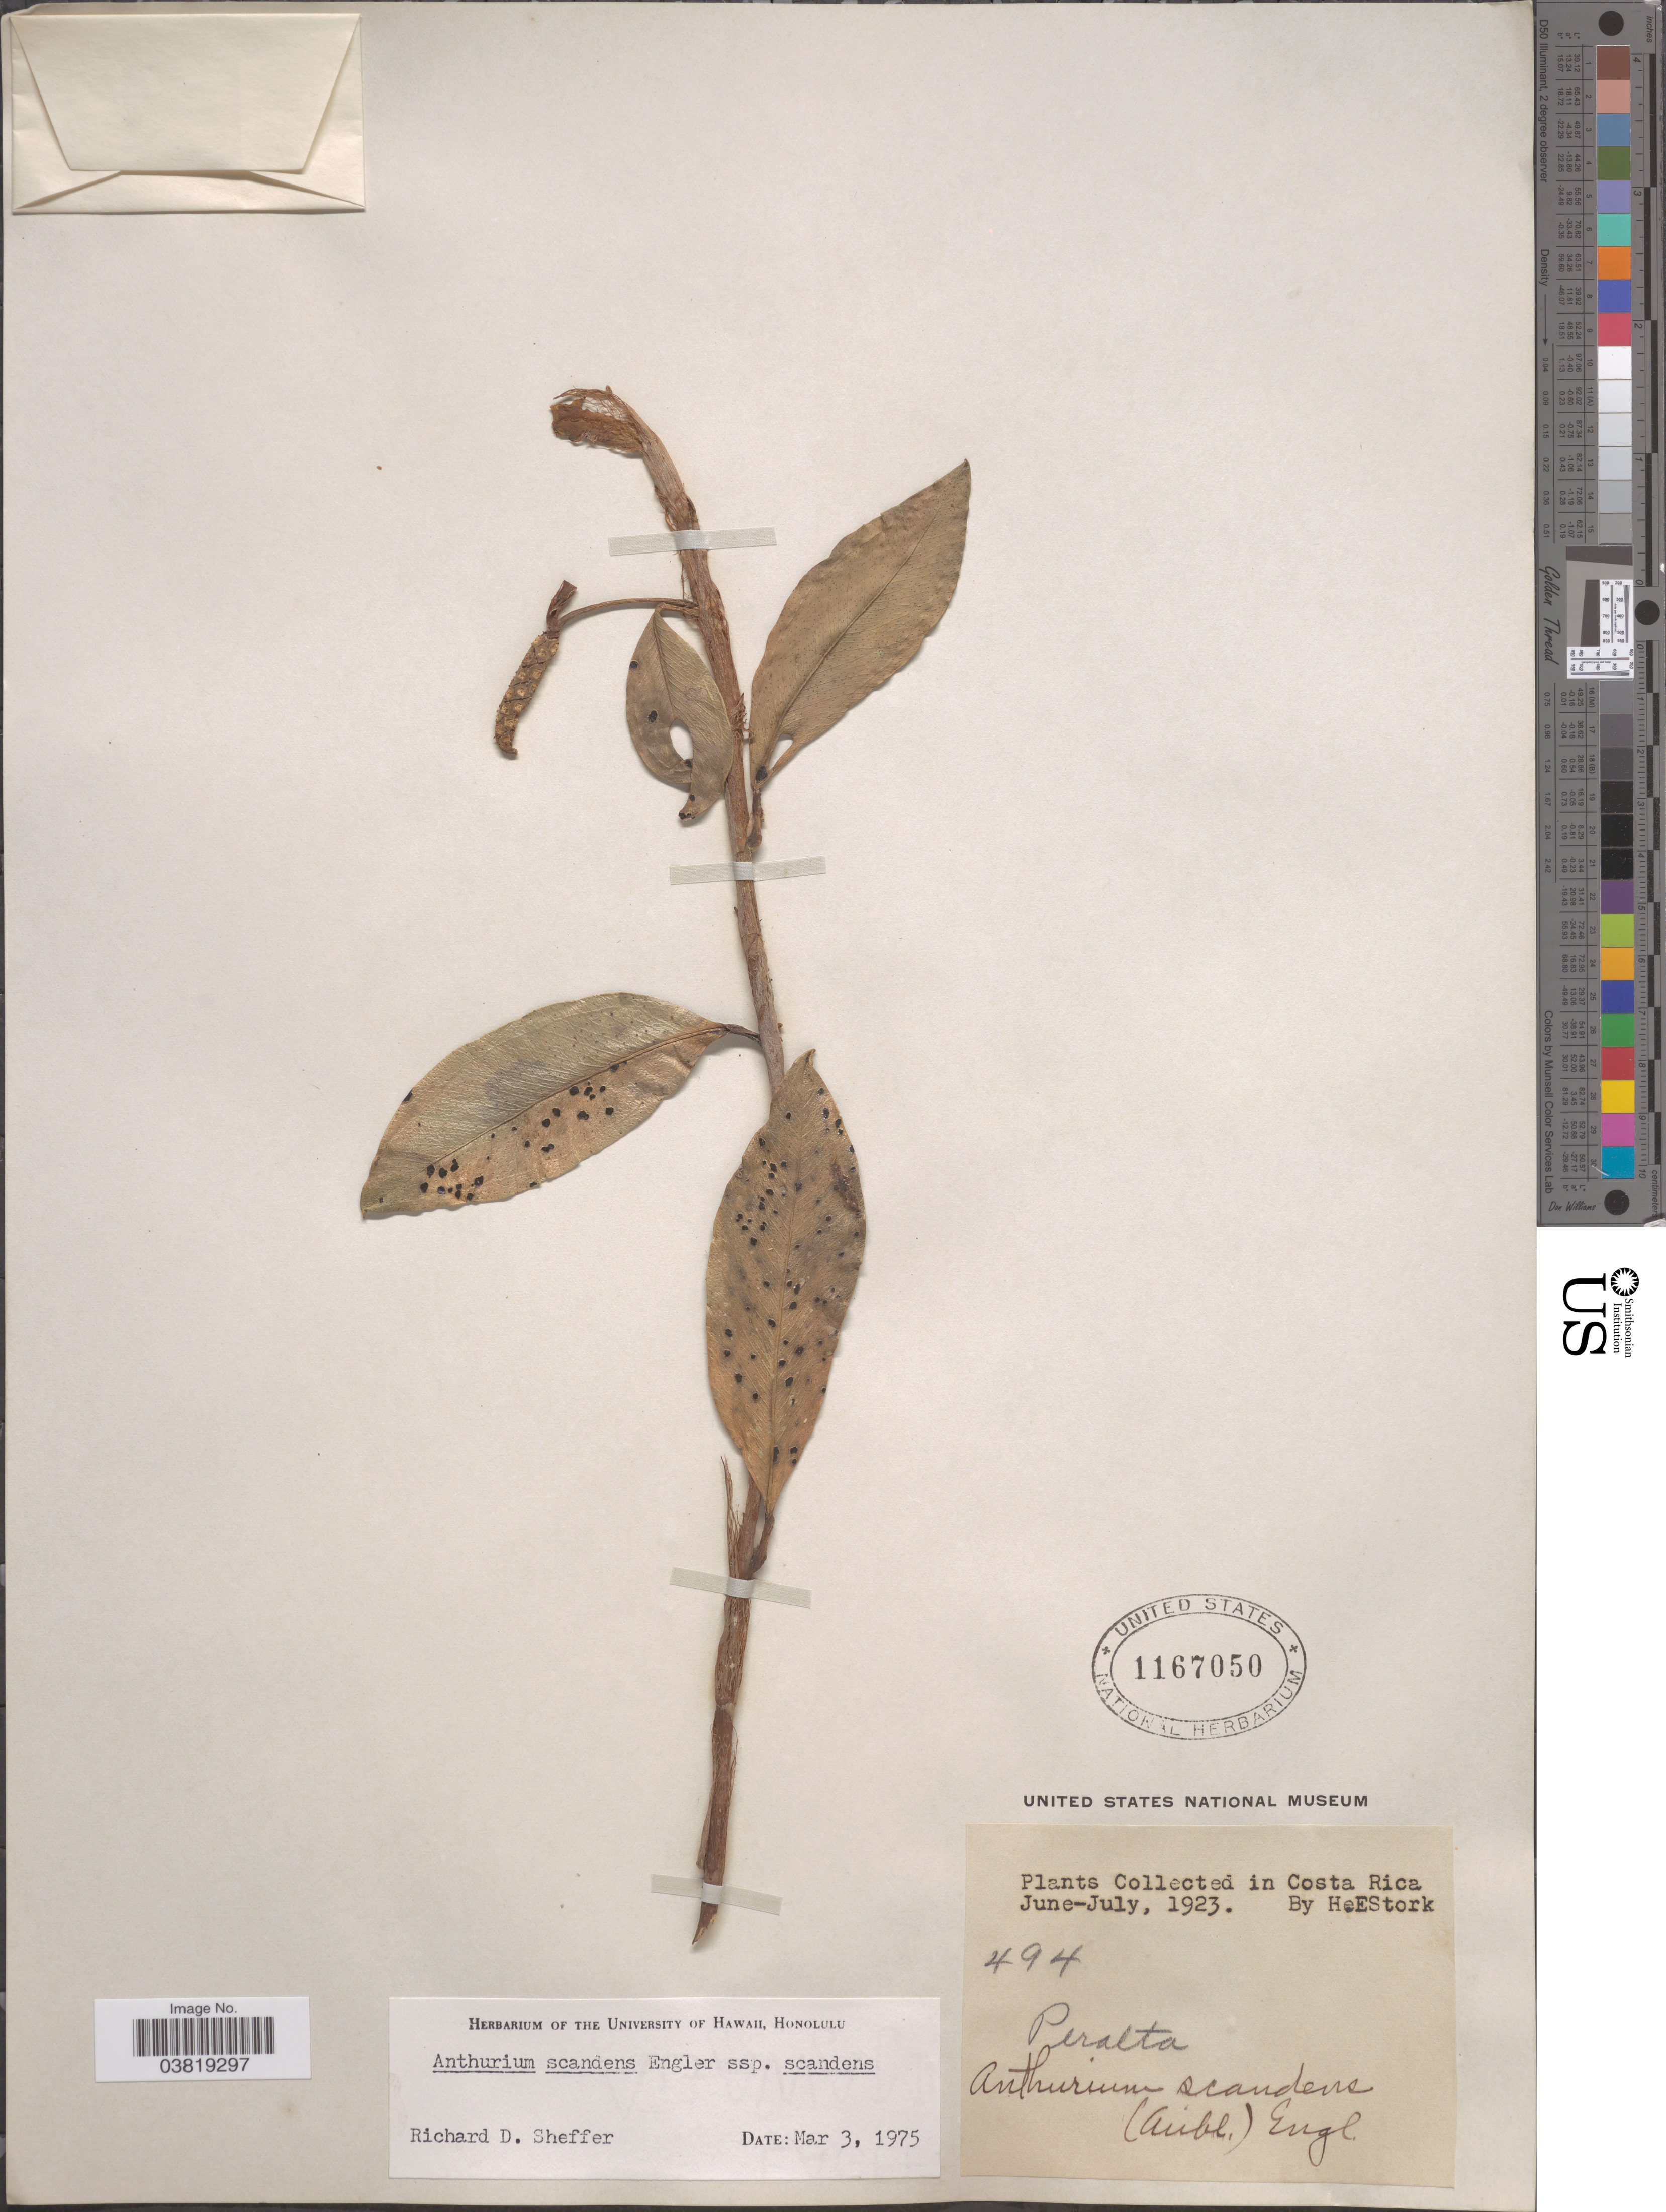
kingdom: Plantae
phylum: Tracheophyta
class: Liliopsida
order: Alismatales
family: Araceae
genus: Anthurium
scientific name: Anthurium scandens var. scandens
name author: (Aubl.) Engl.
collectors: H. E. Stork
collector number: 494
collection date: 1923-06/1923-07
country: Costa Rica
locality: Peralta.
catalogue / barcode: US 1167050